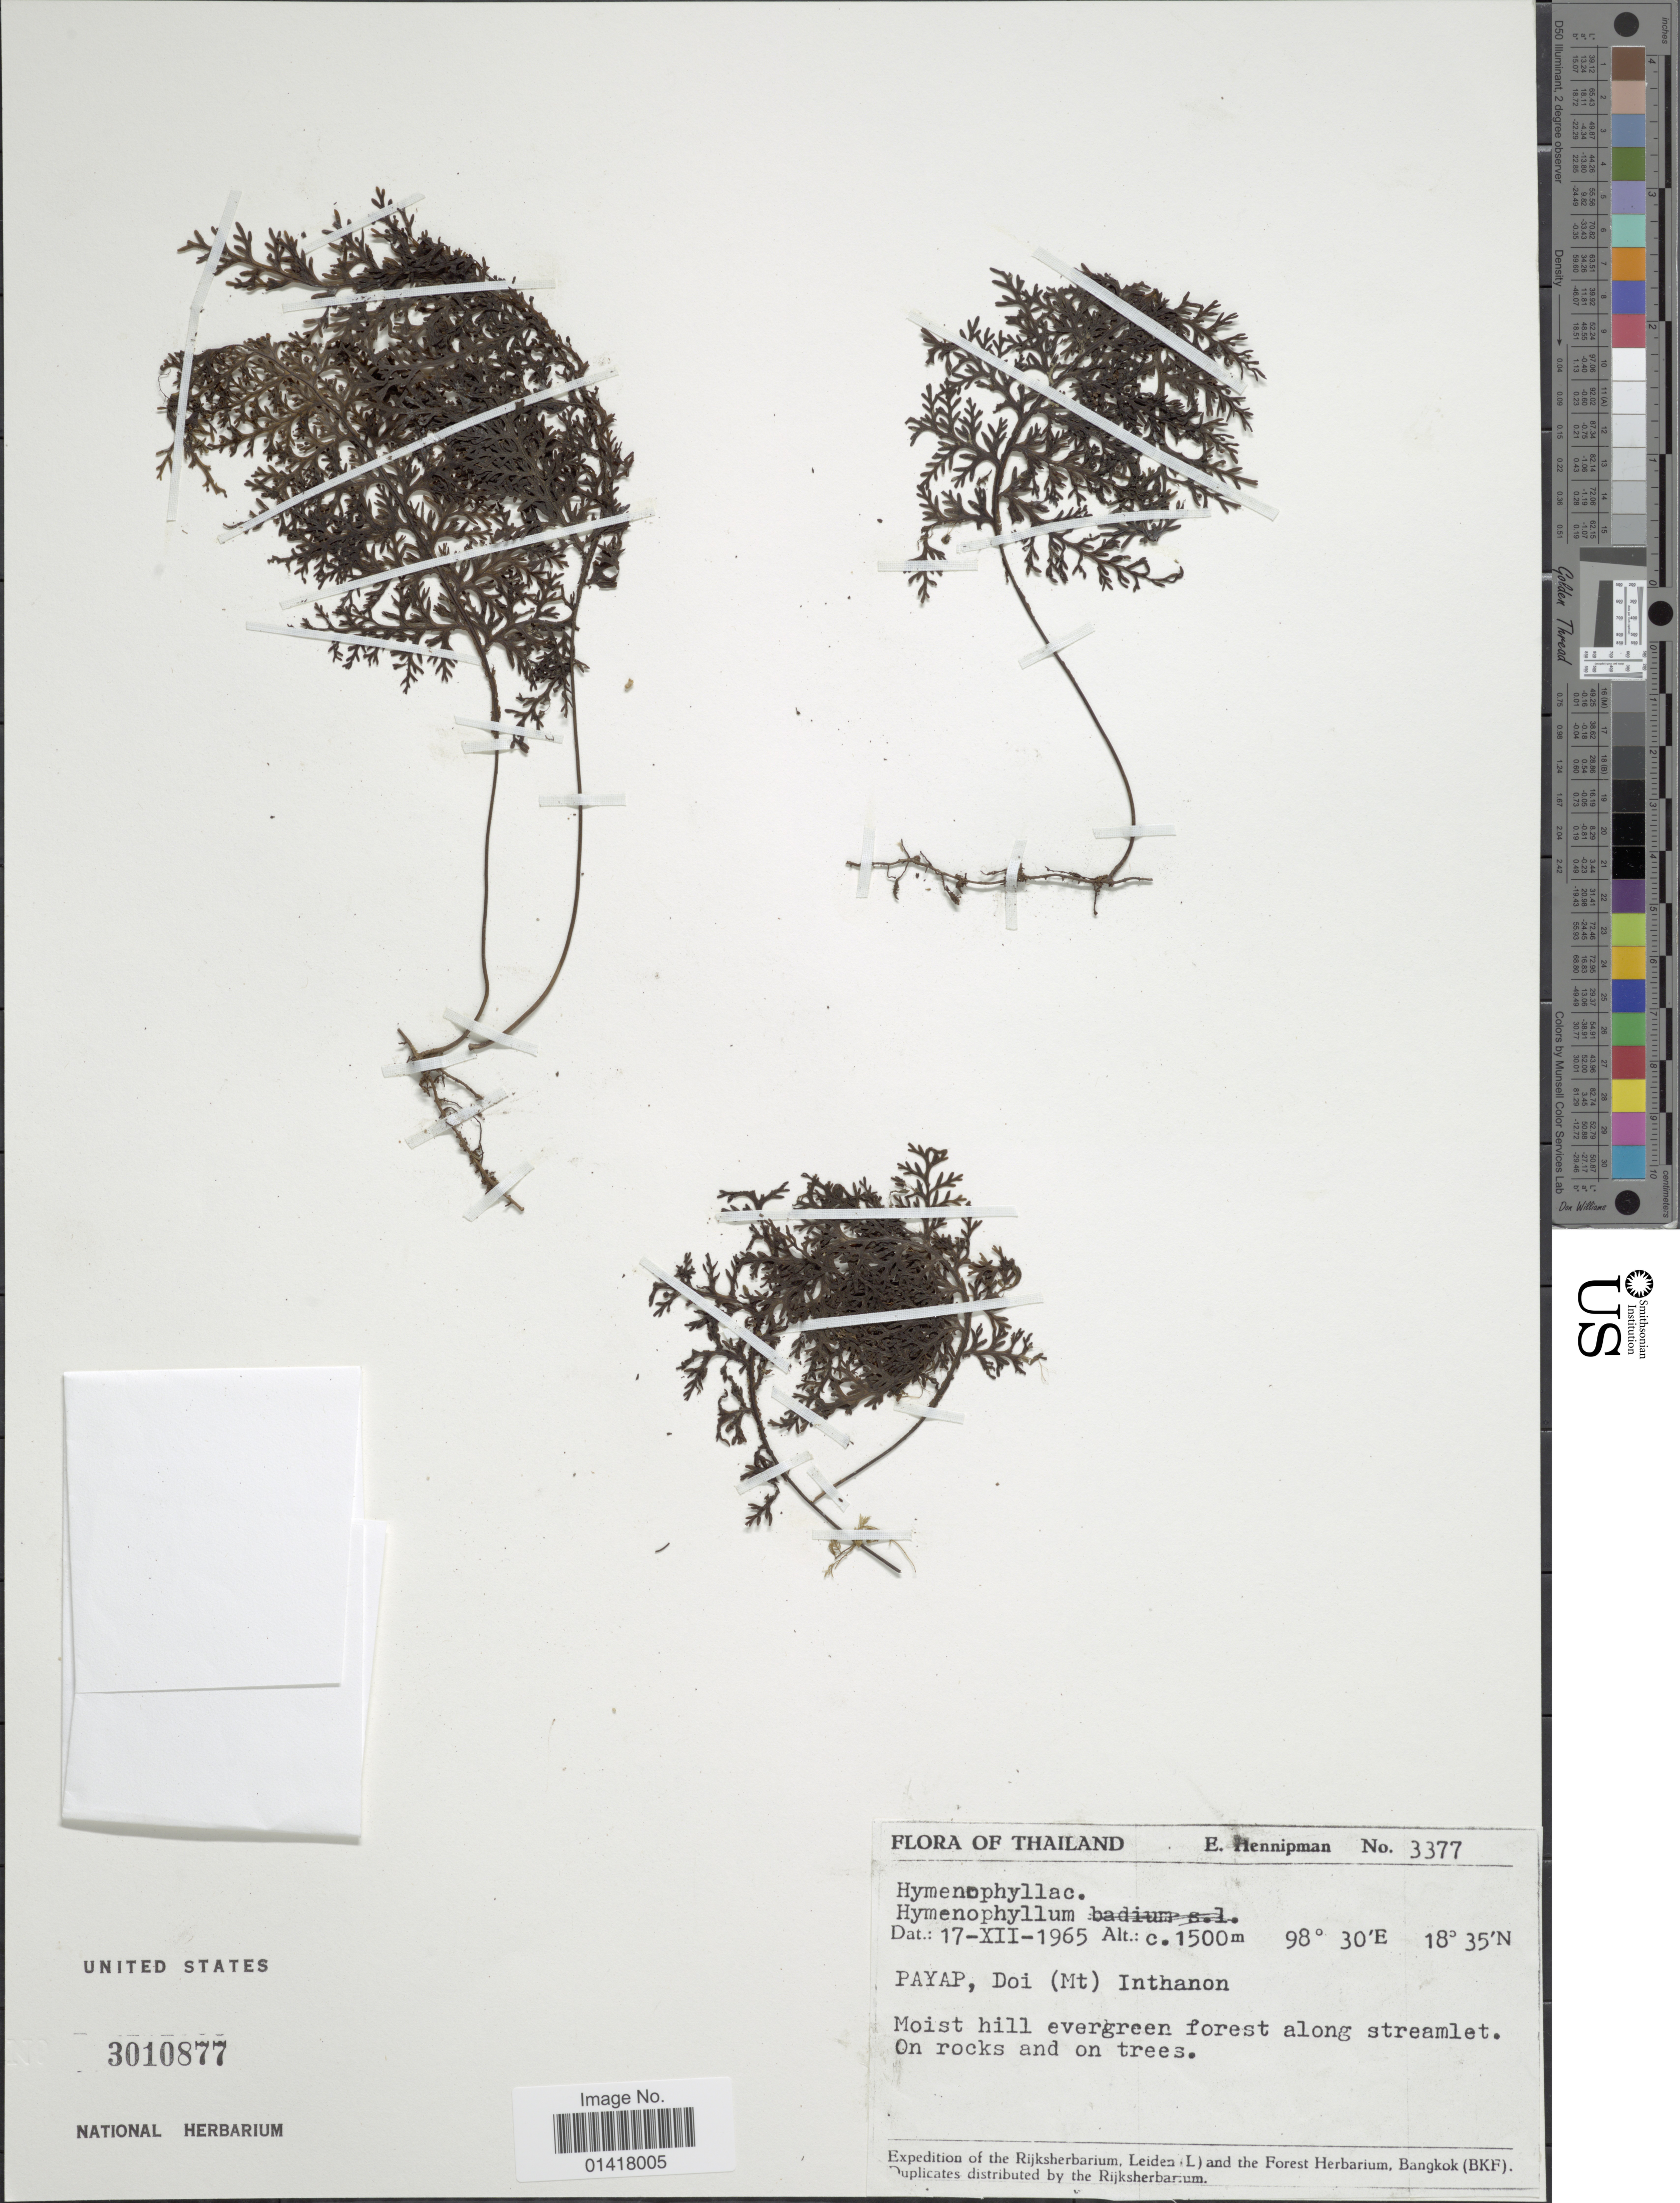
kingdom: Plantae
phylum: Tracheophyta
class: Polypodiopsida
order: Hymenophyllales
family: Hymenophyllaceae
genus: Hymenophyllum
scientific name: Hymenophyllum sp.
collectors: E. Hennipman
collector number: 3377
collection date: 1965-12-17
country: Thailand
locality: Payap, Doi (Mt) Inthanon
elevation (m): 1500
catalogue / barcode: US 3010877